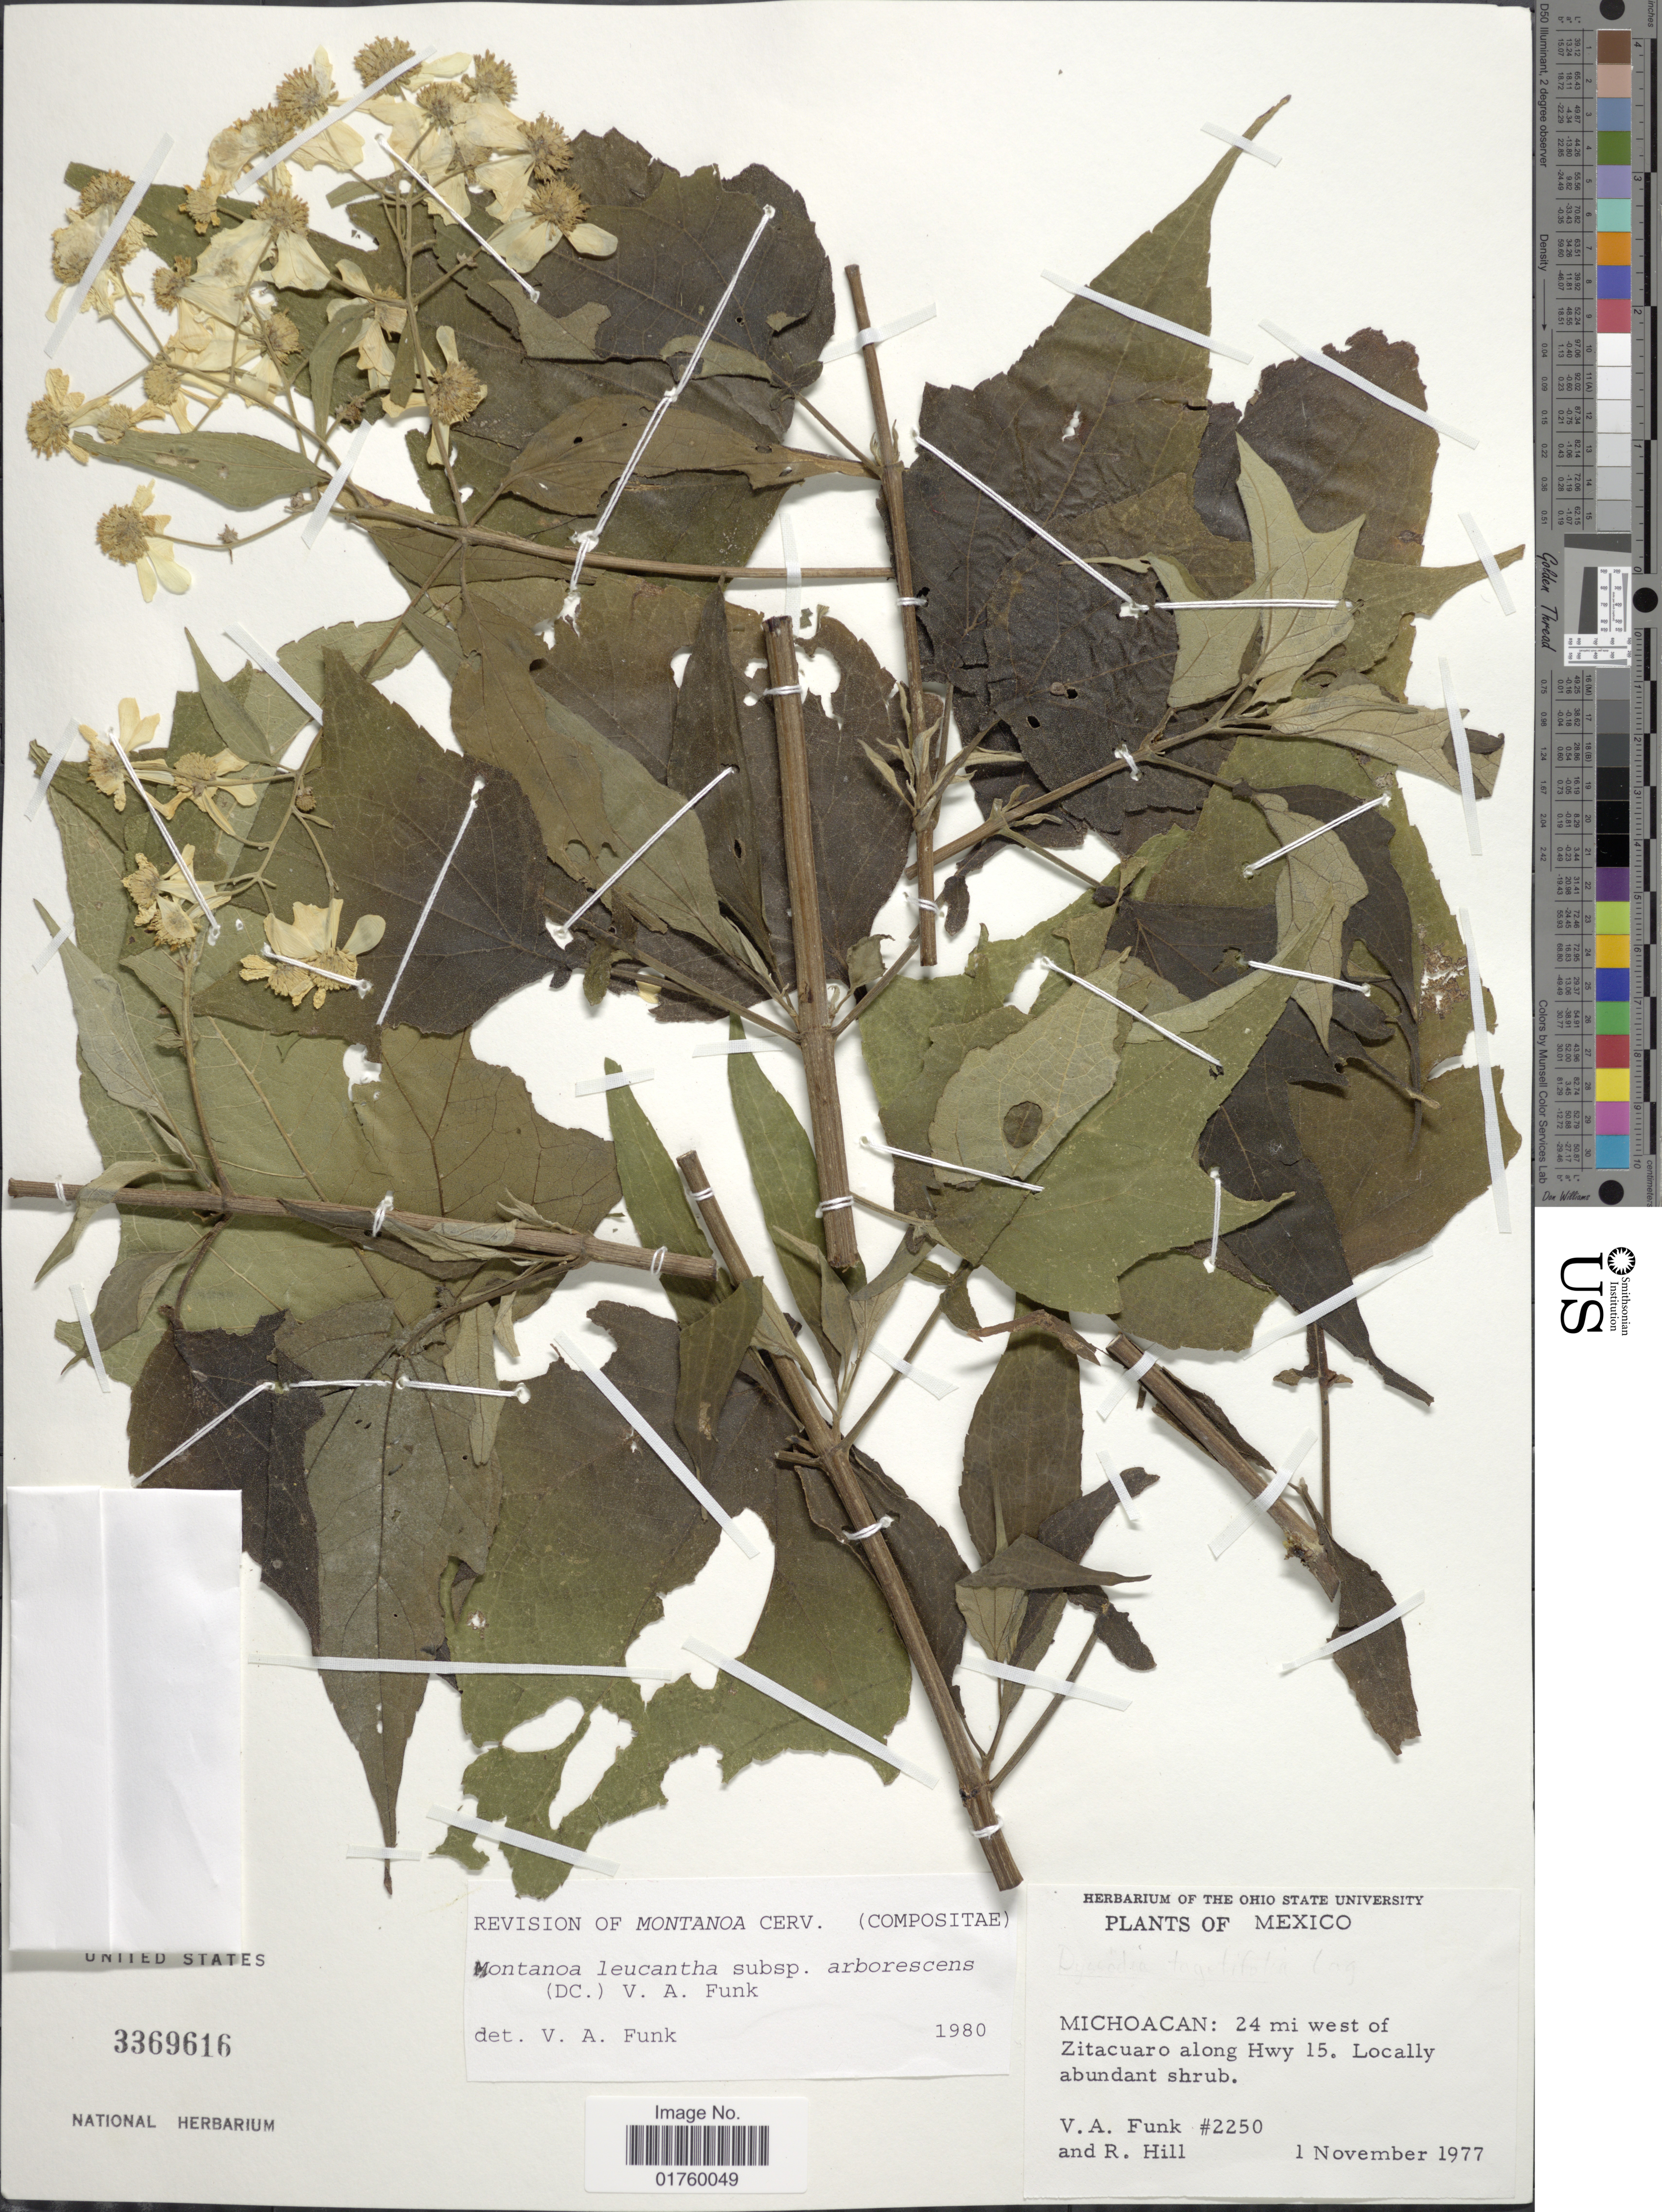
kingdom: Plantae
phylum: Tracheophyta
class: Magnoliopsida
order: Asterales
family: Asteraceae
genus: Montanoa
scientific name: Montanoa leucantha subsp. arborescens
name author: (DC.) V.A. Funk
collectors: V. Funk & R. Hill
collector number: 2250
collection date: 1977-11-01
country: Mexico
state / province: Michoacán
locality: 24 mi west of Zitacuaro along Hwy 15.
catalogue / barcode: US 3369616